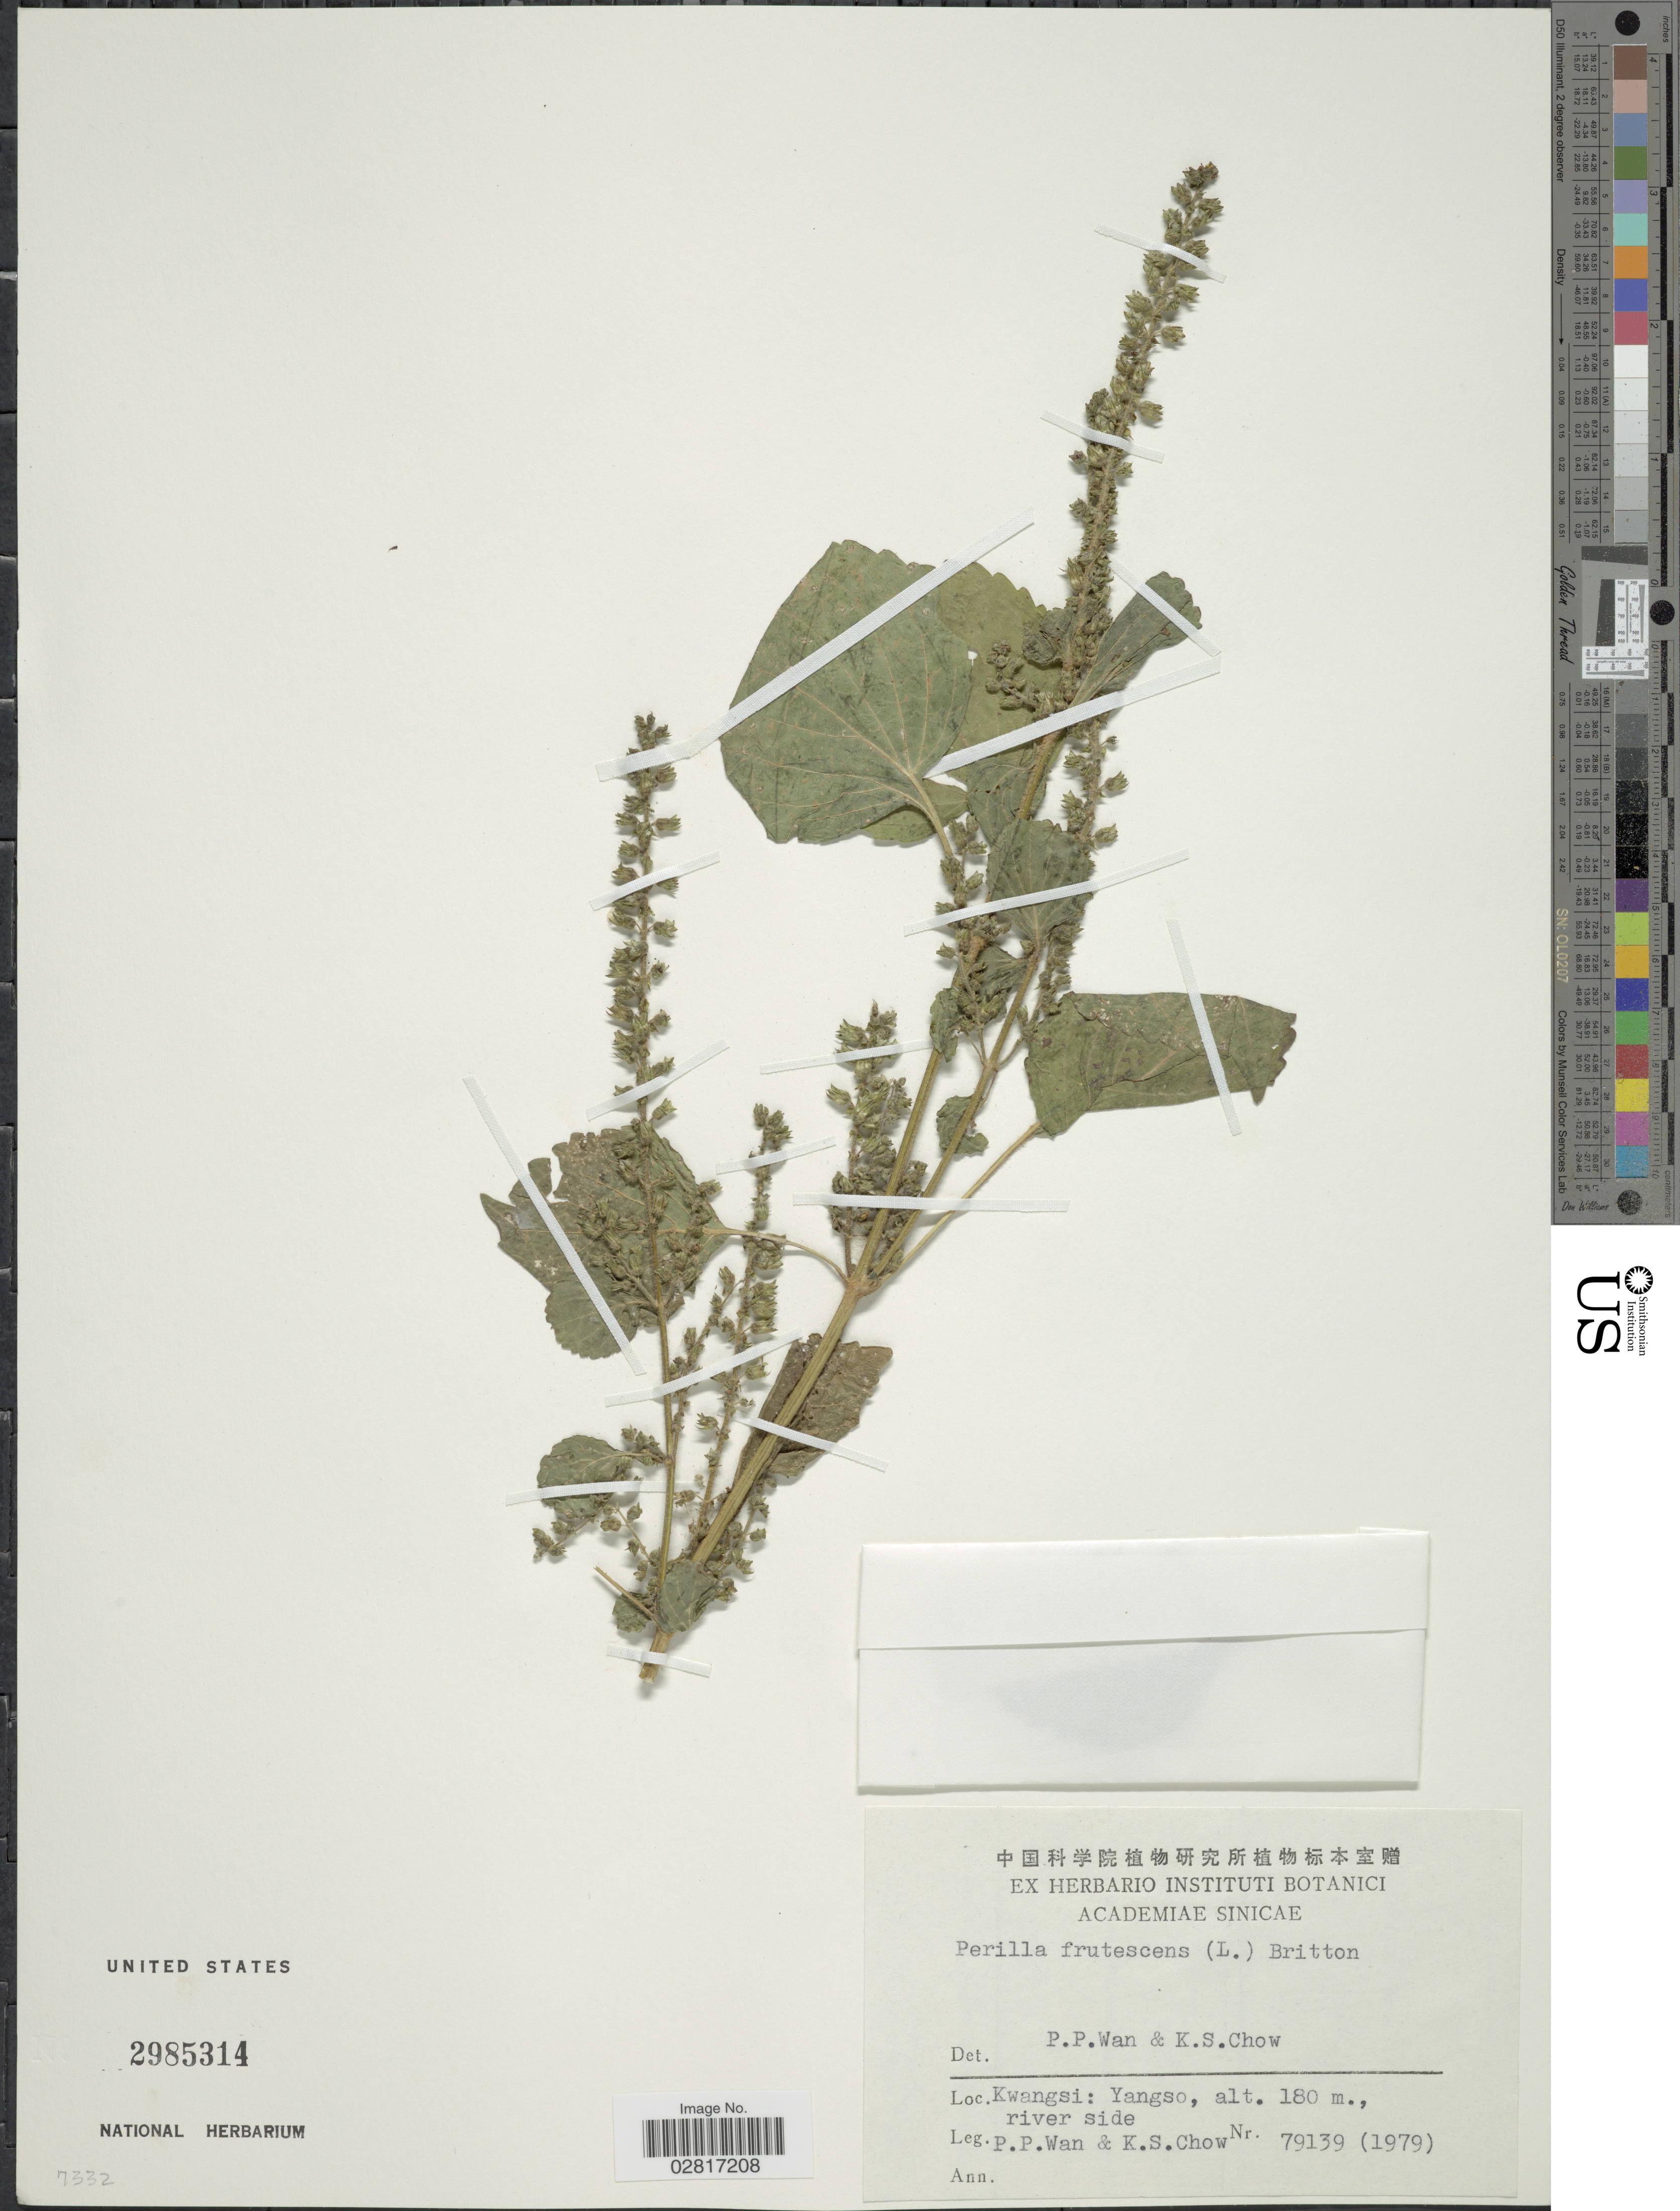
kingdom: Plantae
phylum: Tracheophyta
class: Magnoliopsida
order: Lamiales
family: Lamiaceae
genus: Perilla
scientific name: Perilla frutescens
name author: (L.) Britton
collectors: P. Wan & K. S. Chow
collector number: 79139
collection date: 1979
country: China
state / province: Guangxi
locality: Kwangsi: Yangso.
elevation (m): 180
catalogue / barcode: US 2985314